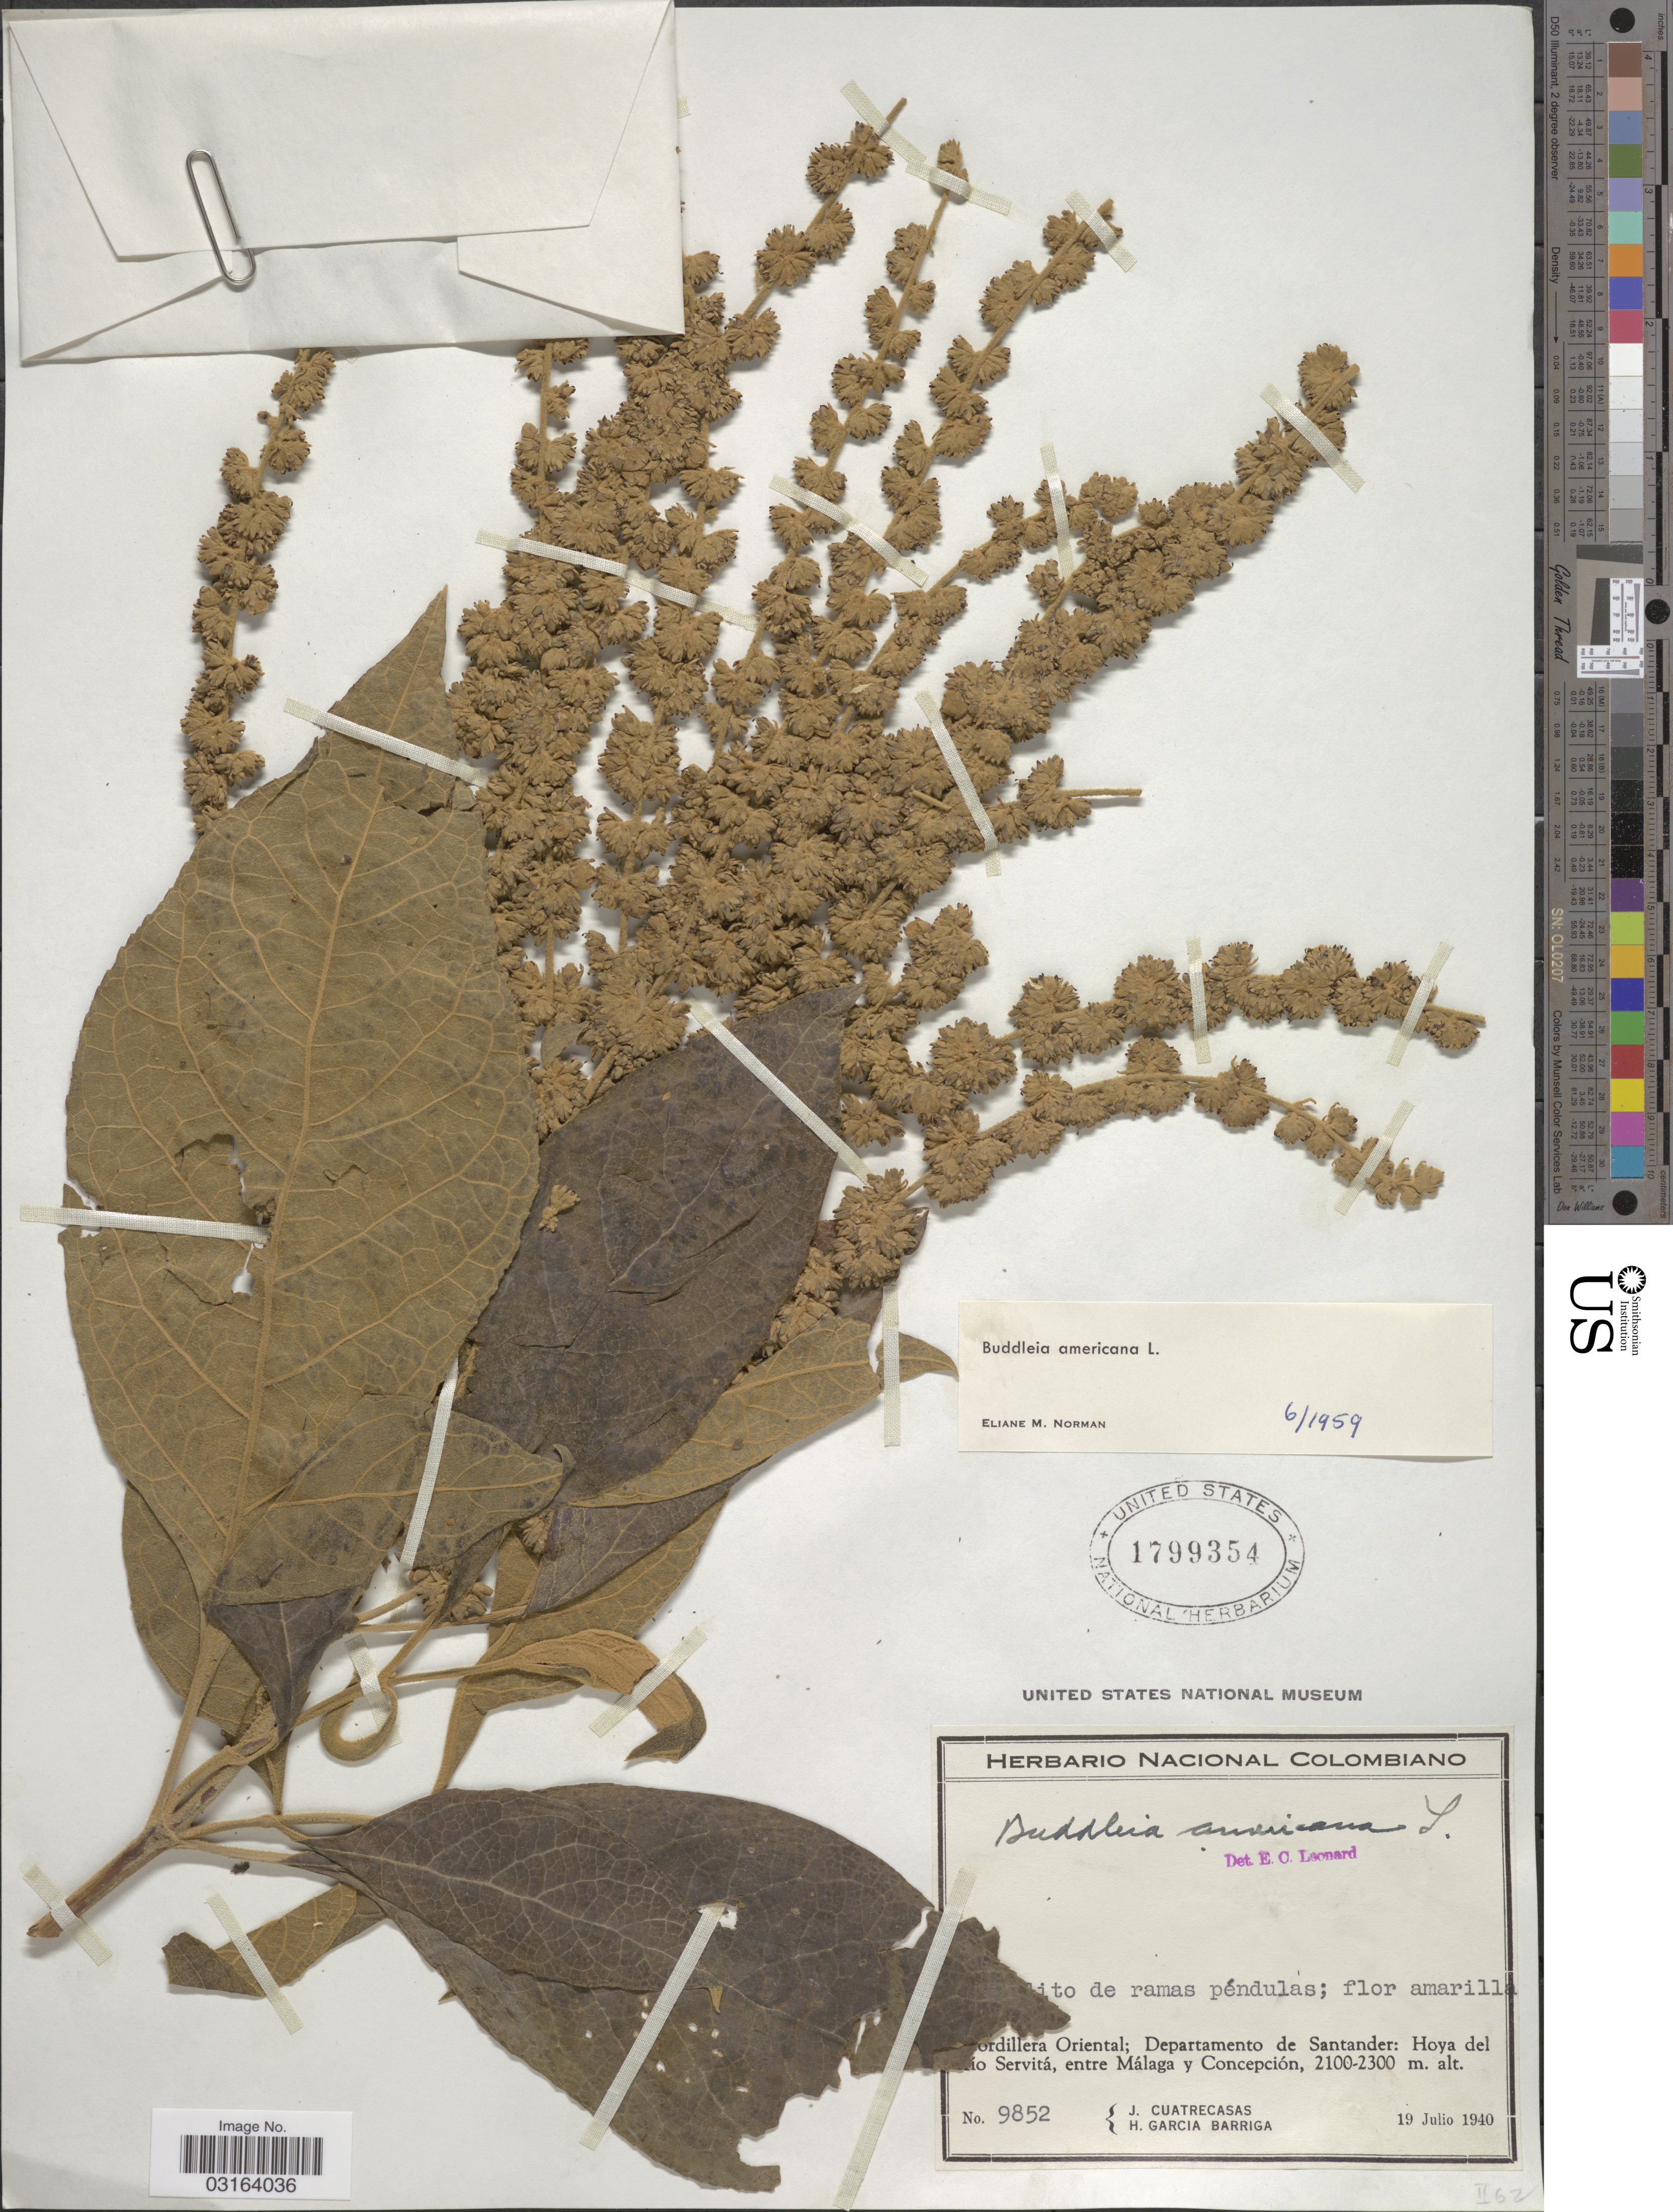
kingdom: Plantae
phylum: Tracheophyta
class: Magnoliopsida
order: Lamiales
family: Scrophulariaceae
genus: Buddleja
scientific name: Buddleja americana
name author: L.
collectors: J. Cuatrecasas & H. García Barriga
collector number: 9852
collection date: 1940-07-19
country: Colombia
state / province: Santander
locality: Cordillera Oriental; Departamento de Santander: Hoya del río Servitá, entre Málaga y Concepción.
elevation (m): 2100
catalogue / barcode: US 1799354